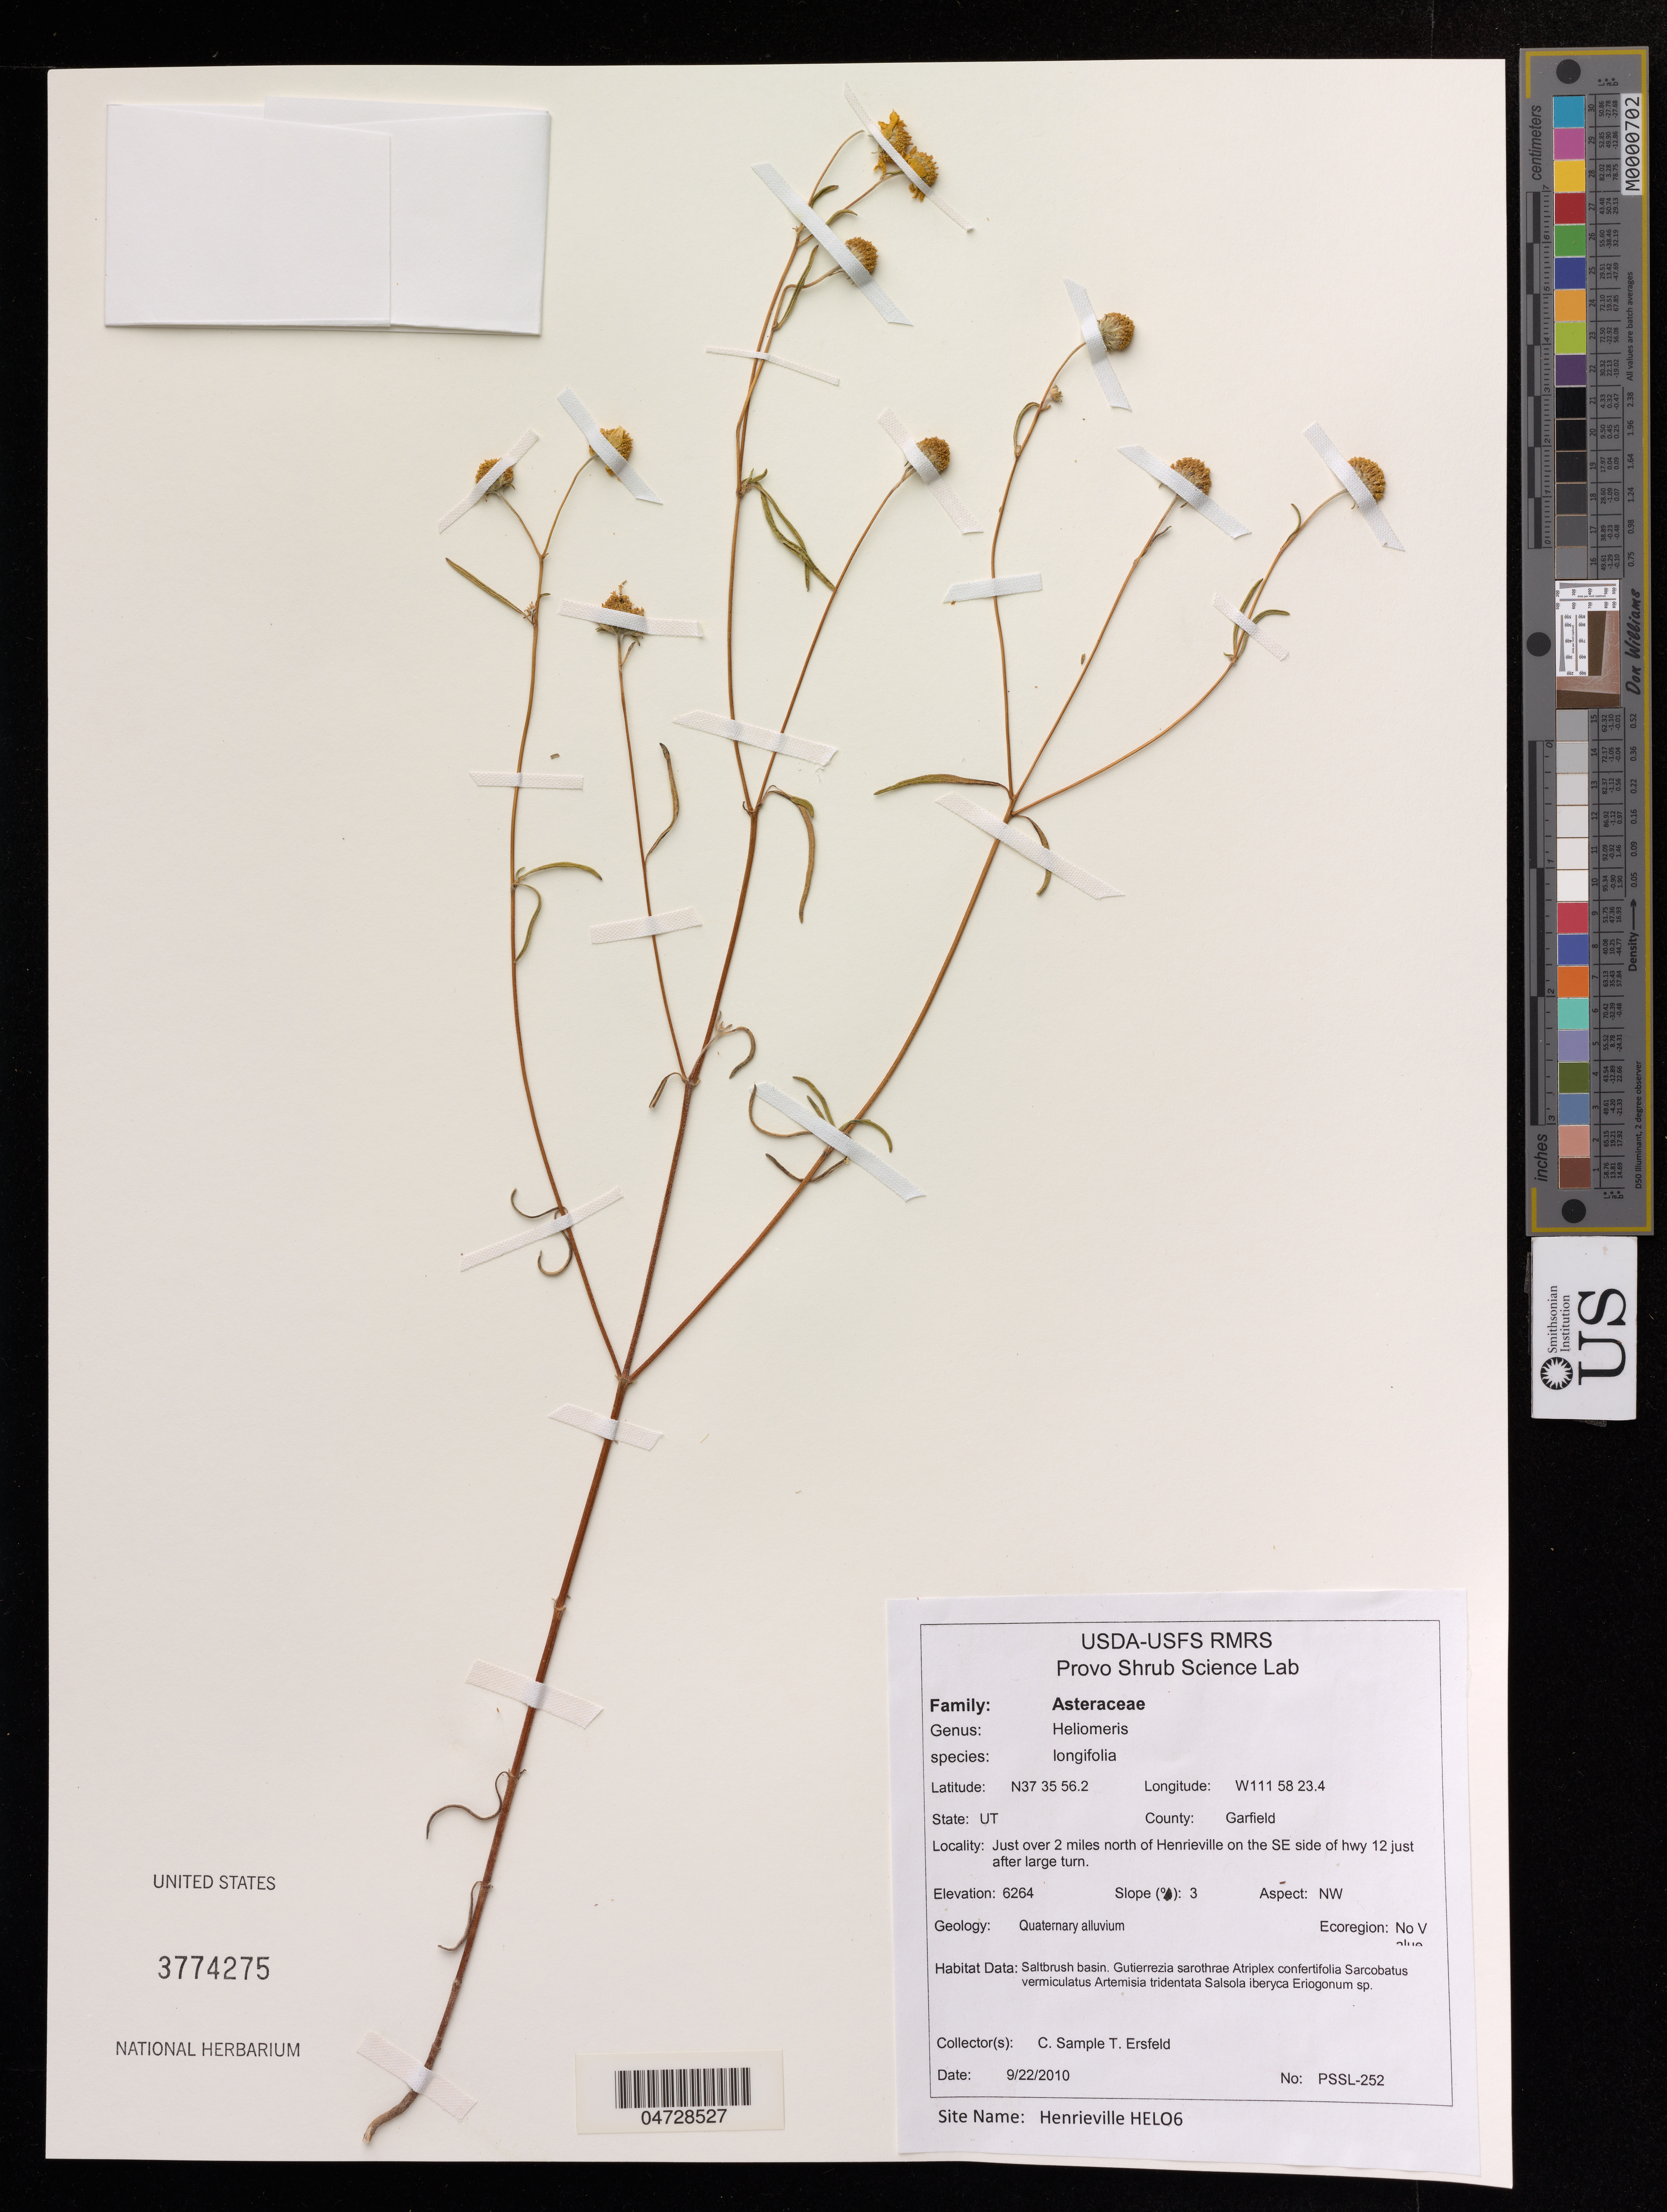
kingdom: Plantae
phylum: Tracheophyta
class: Magnoliopsida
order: Asterales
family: Asteraceae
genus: Heliomeris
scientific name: Heliomeris longifolia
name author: (B.L. Rob.) Cockerell & Greenm.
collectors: C. Sample & T. Ersfeld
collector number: PSSL-252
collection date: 2010-09-22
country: United States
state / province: Utah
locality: Garfield, Just over 2 miles north of Henrieville on the SE side of hwy 12 just after large turn.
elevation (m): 1909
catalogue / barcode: US 3774275